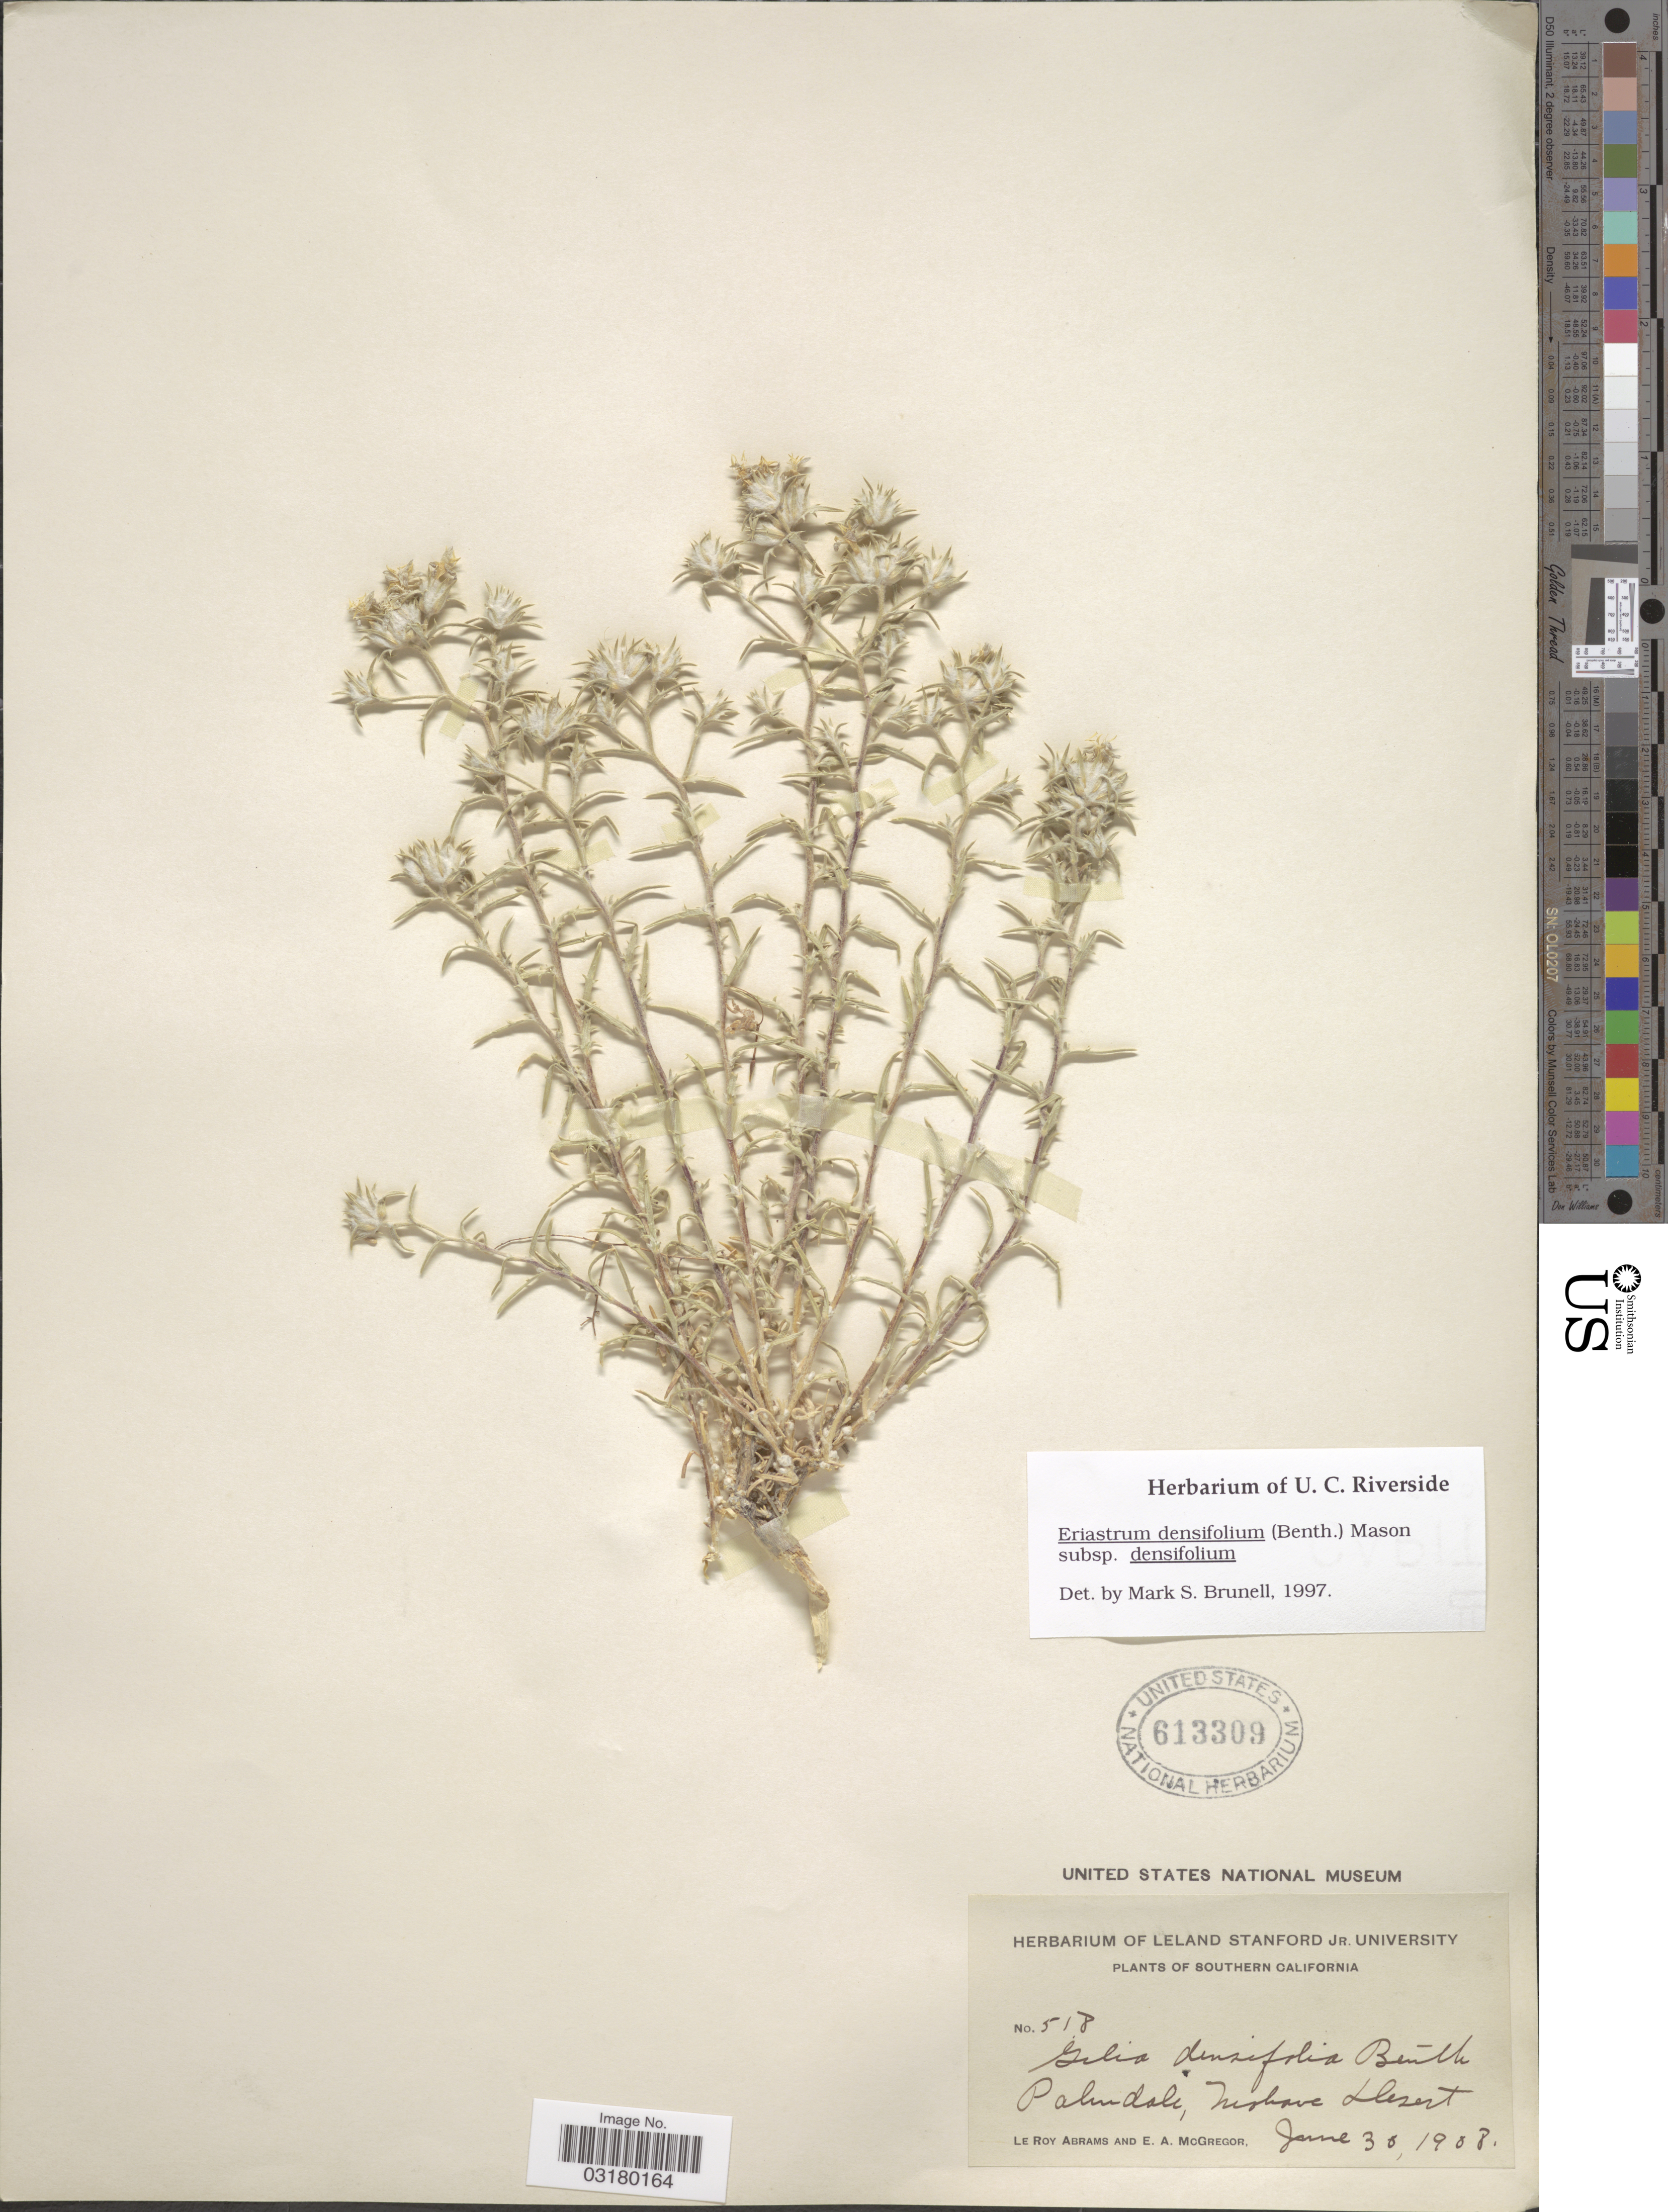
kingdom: Plantae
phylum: Tracheophyta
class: Magnoliopsida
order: Ericales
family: Polemoniaceae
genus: Eriastrum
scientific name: Eriastrum densifolium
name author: (Benth.) H. Mason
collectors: L. Abrams & E. A. McGregor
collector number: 518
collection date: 1908-06-30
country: United States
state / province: California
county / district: Kern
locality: Southern California. Palmdale, Mohave Desert.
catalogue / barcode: US 613309